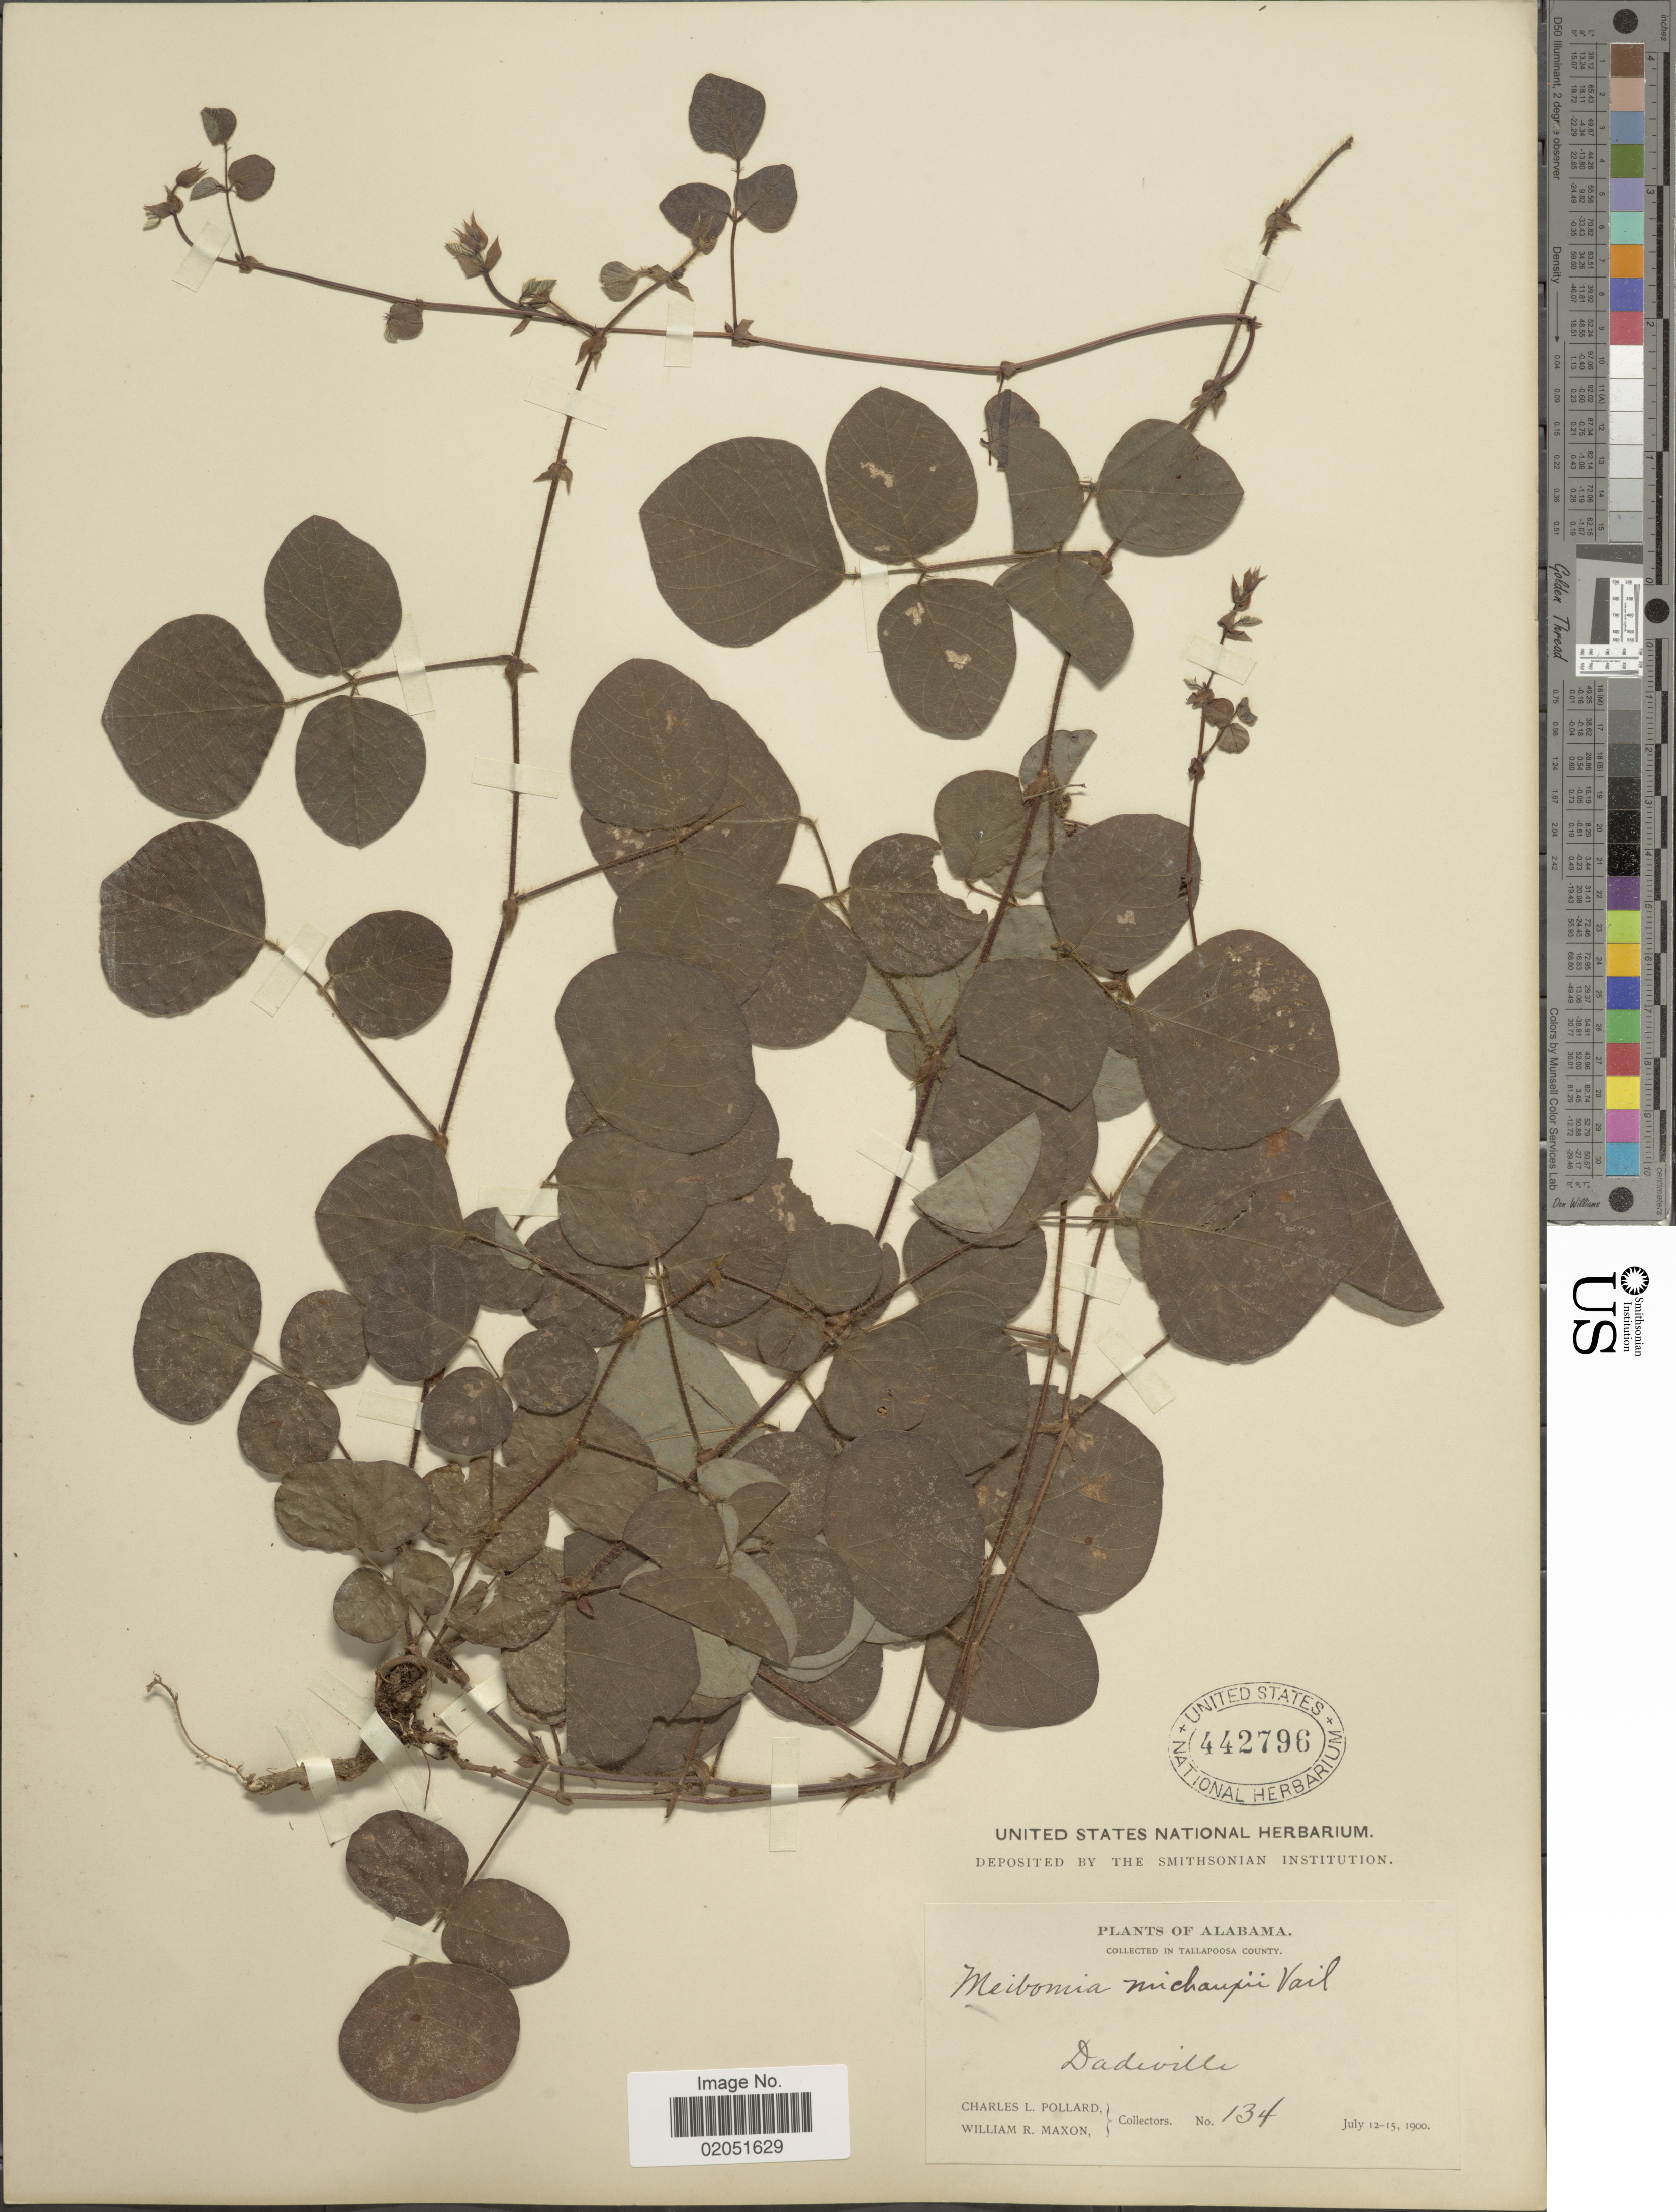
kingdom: Plantae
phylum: Tracheophyta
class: Magnoliopsida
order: Fabales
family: Fabaceae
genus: Desmodium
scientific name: Desmodium rotundifolium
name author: DC.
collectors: C. L. Pollard & W. R. Maxon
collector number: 134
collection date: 1900-07-12/1900-07-15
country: United States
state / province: Alabama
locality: In Tallapoosa County, Dadeville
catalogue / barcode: US 442796